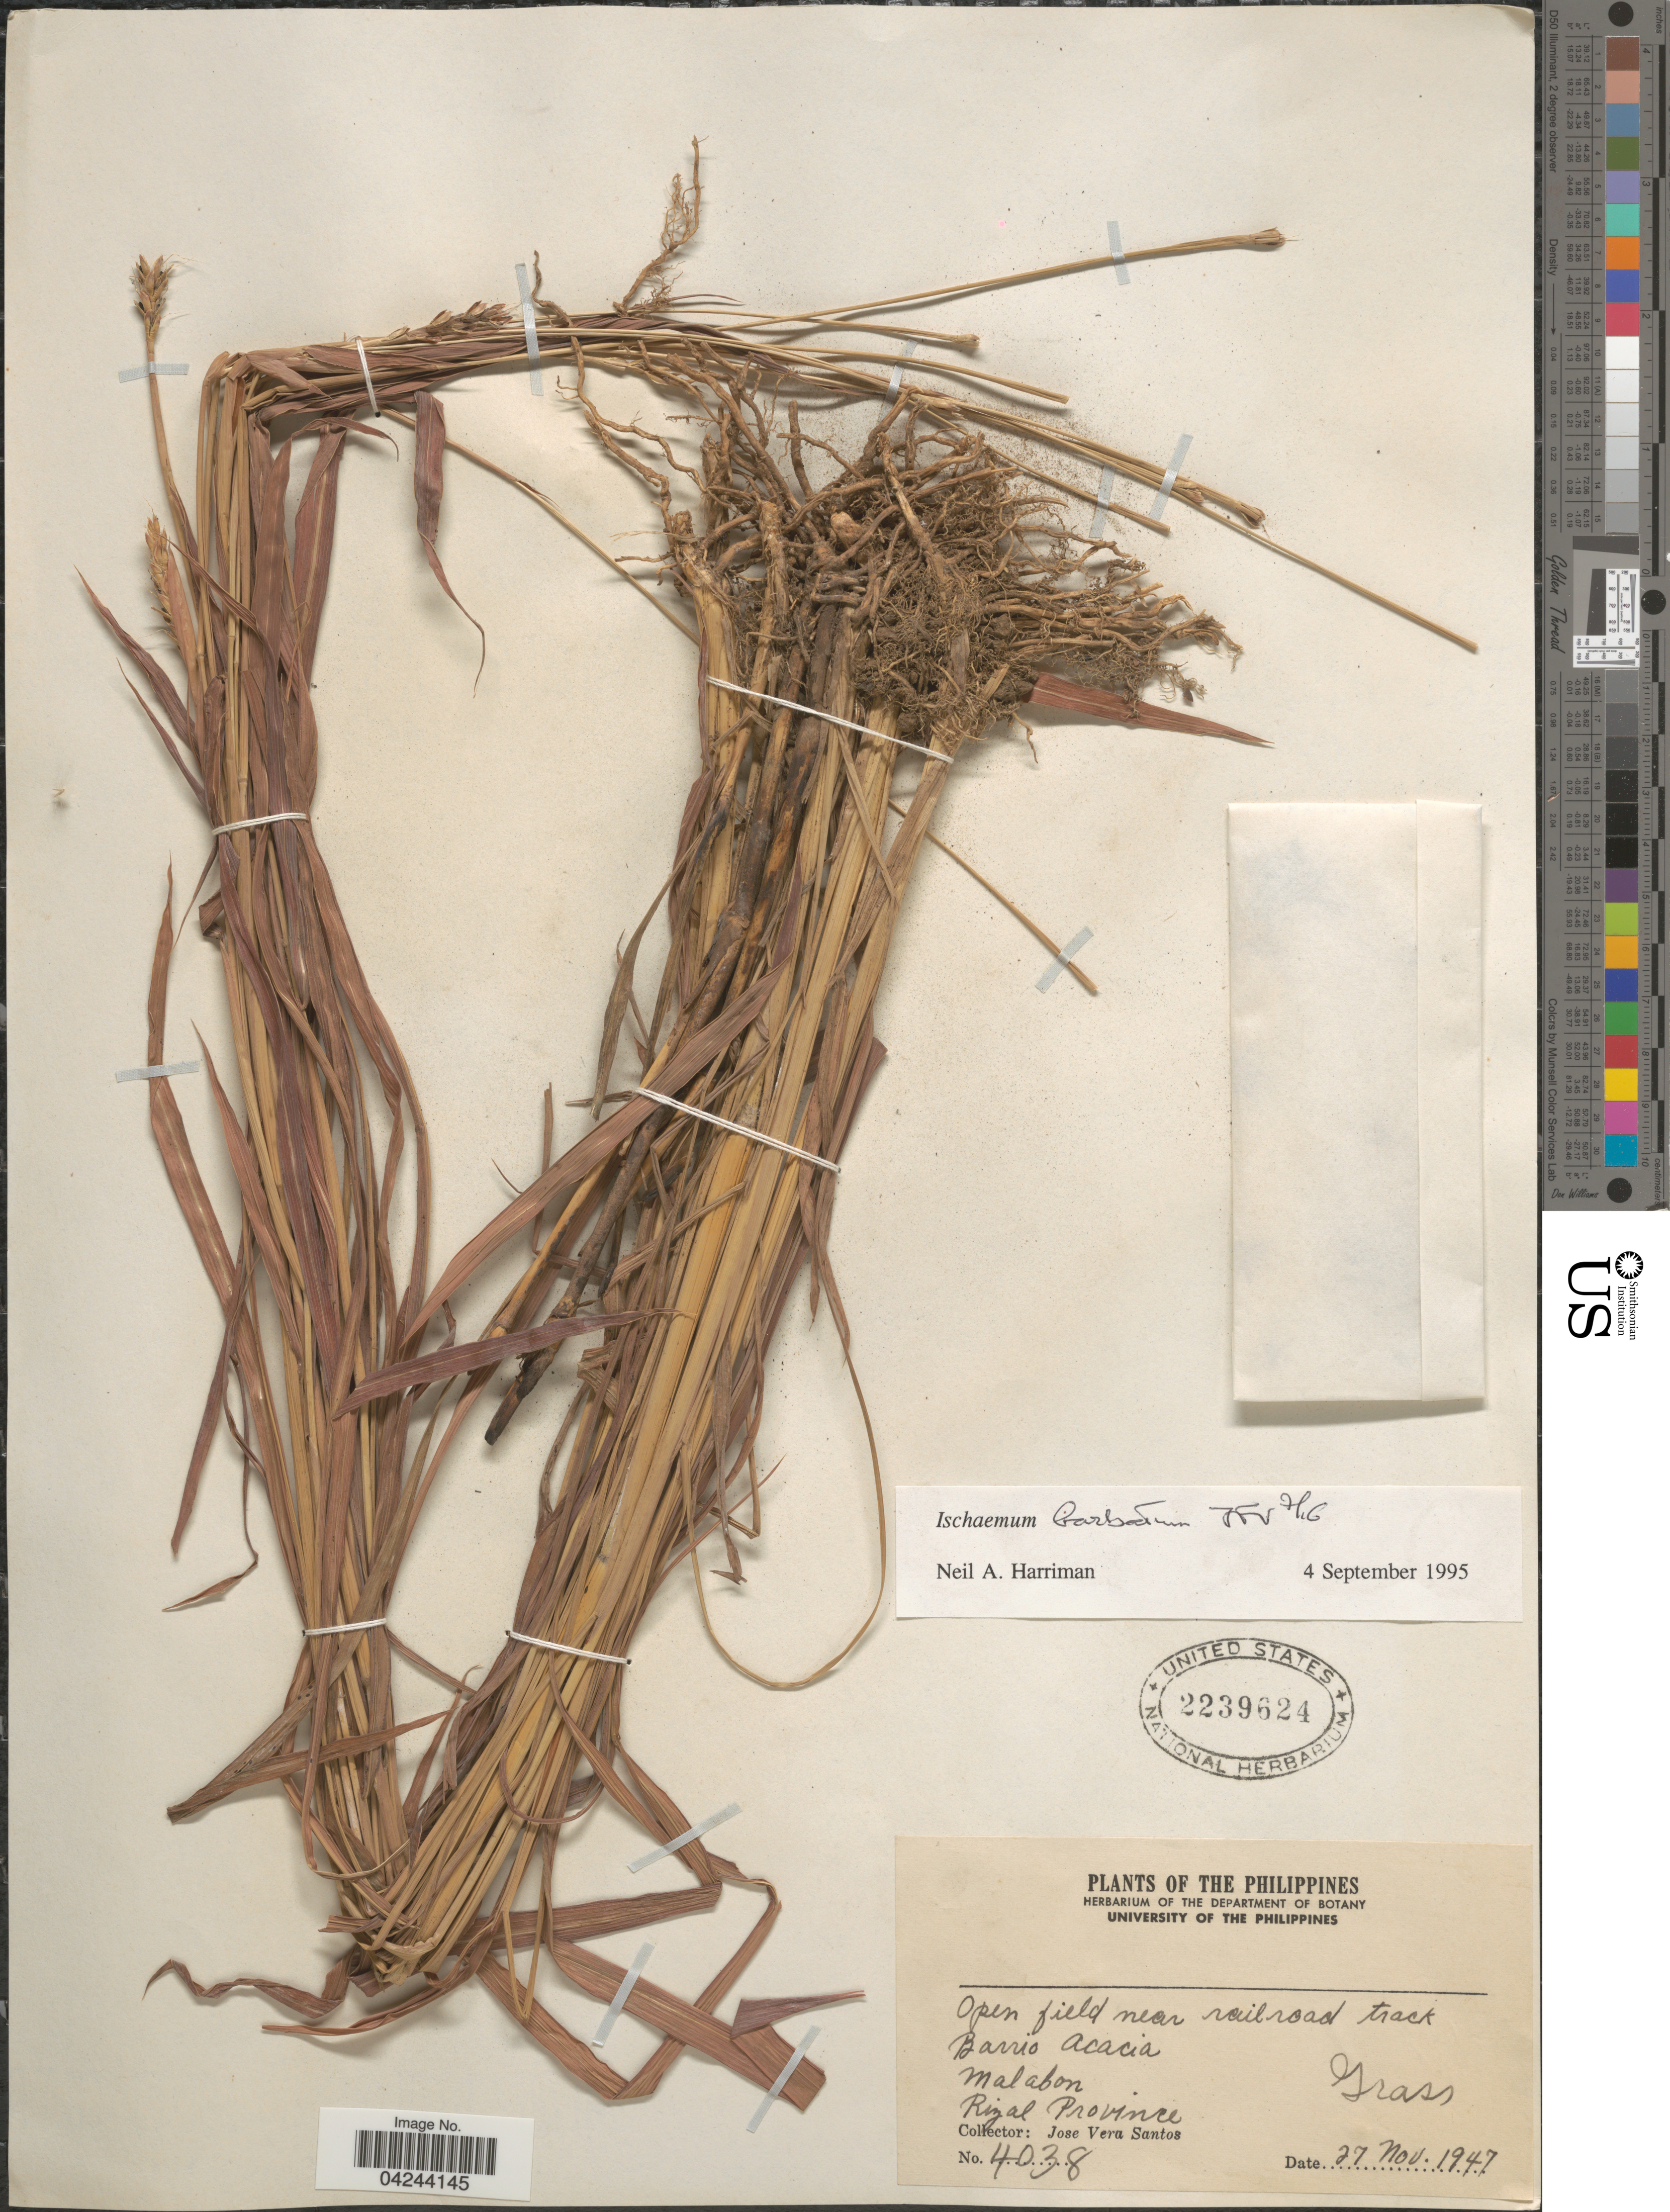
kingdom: Plantae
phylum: Tracheophyta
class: Liliopsida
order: Poales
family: Poaceae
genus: Ischaemum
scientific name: Ischaemum barbatum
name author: Blume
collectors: J. Vera Santos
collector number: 4038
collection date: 1947-11-27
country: Philippines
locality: Barrio Acacia. Malabon. Rizal Province.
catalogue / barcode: US 2239624